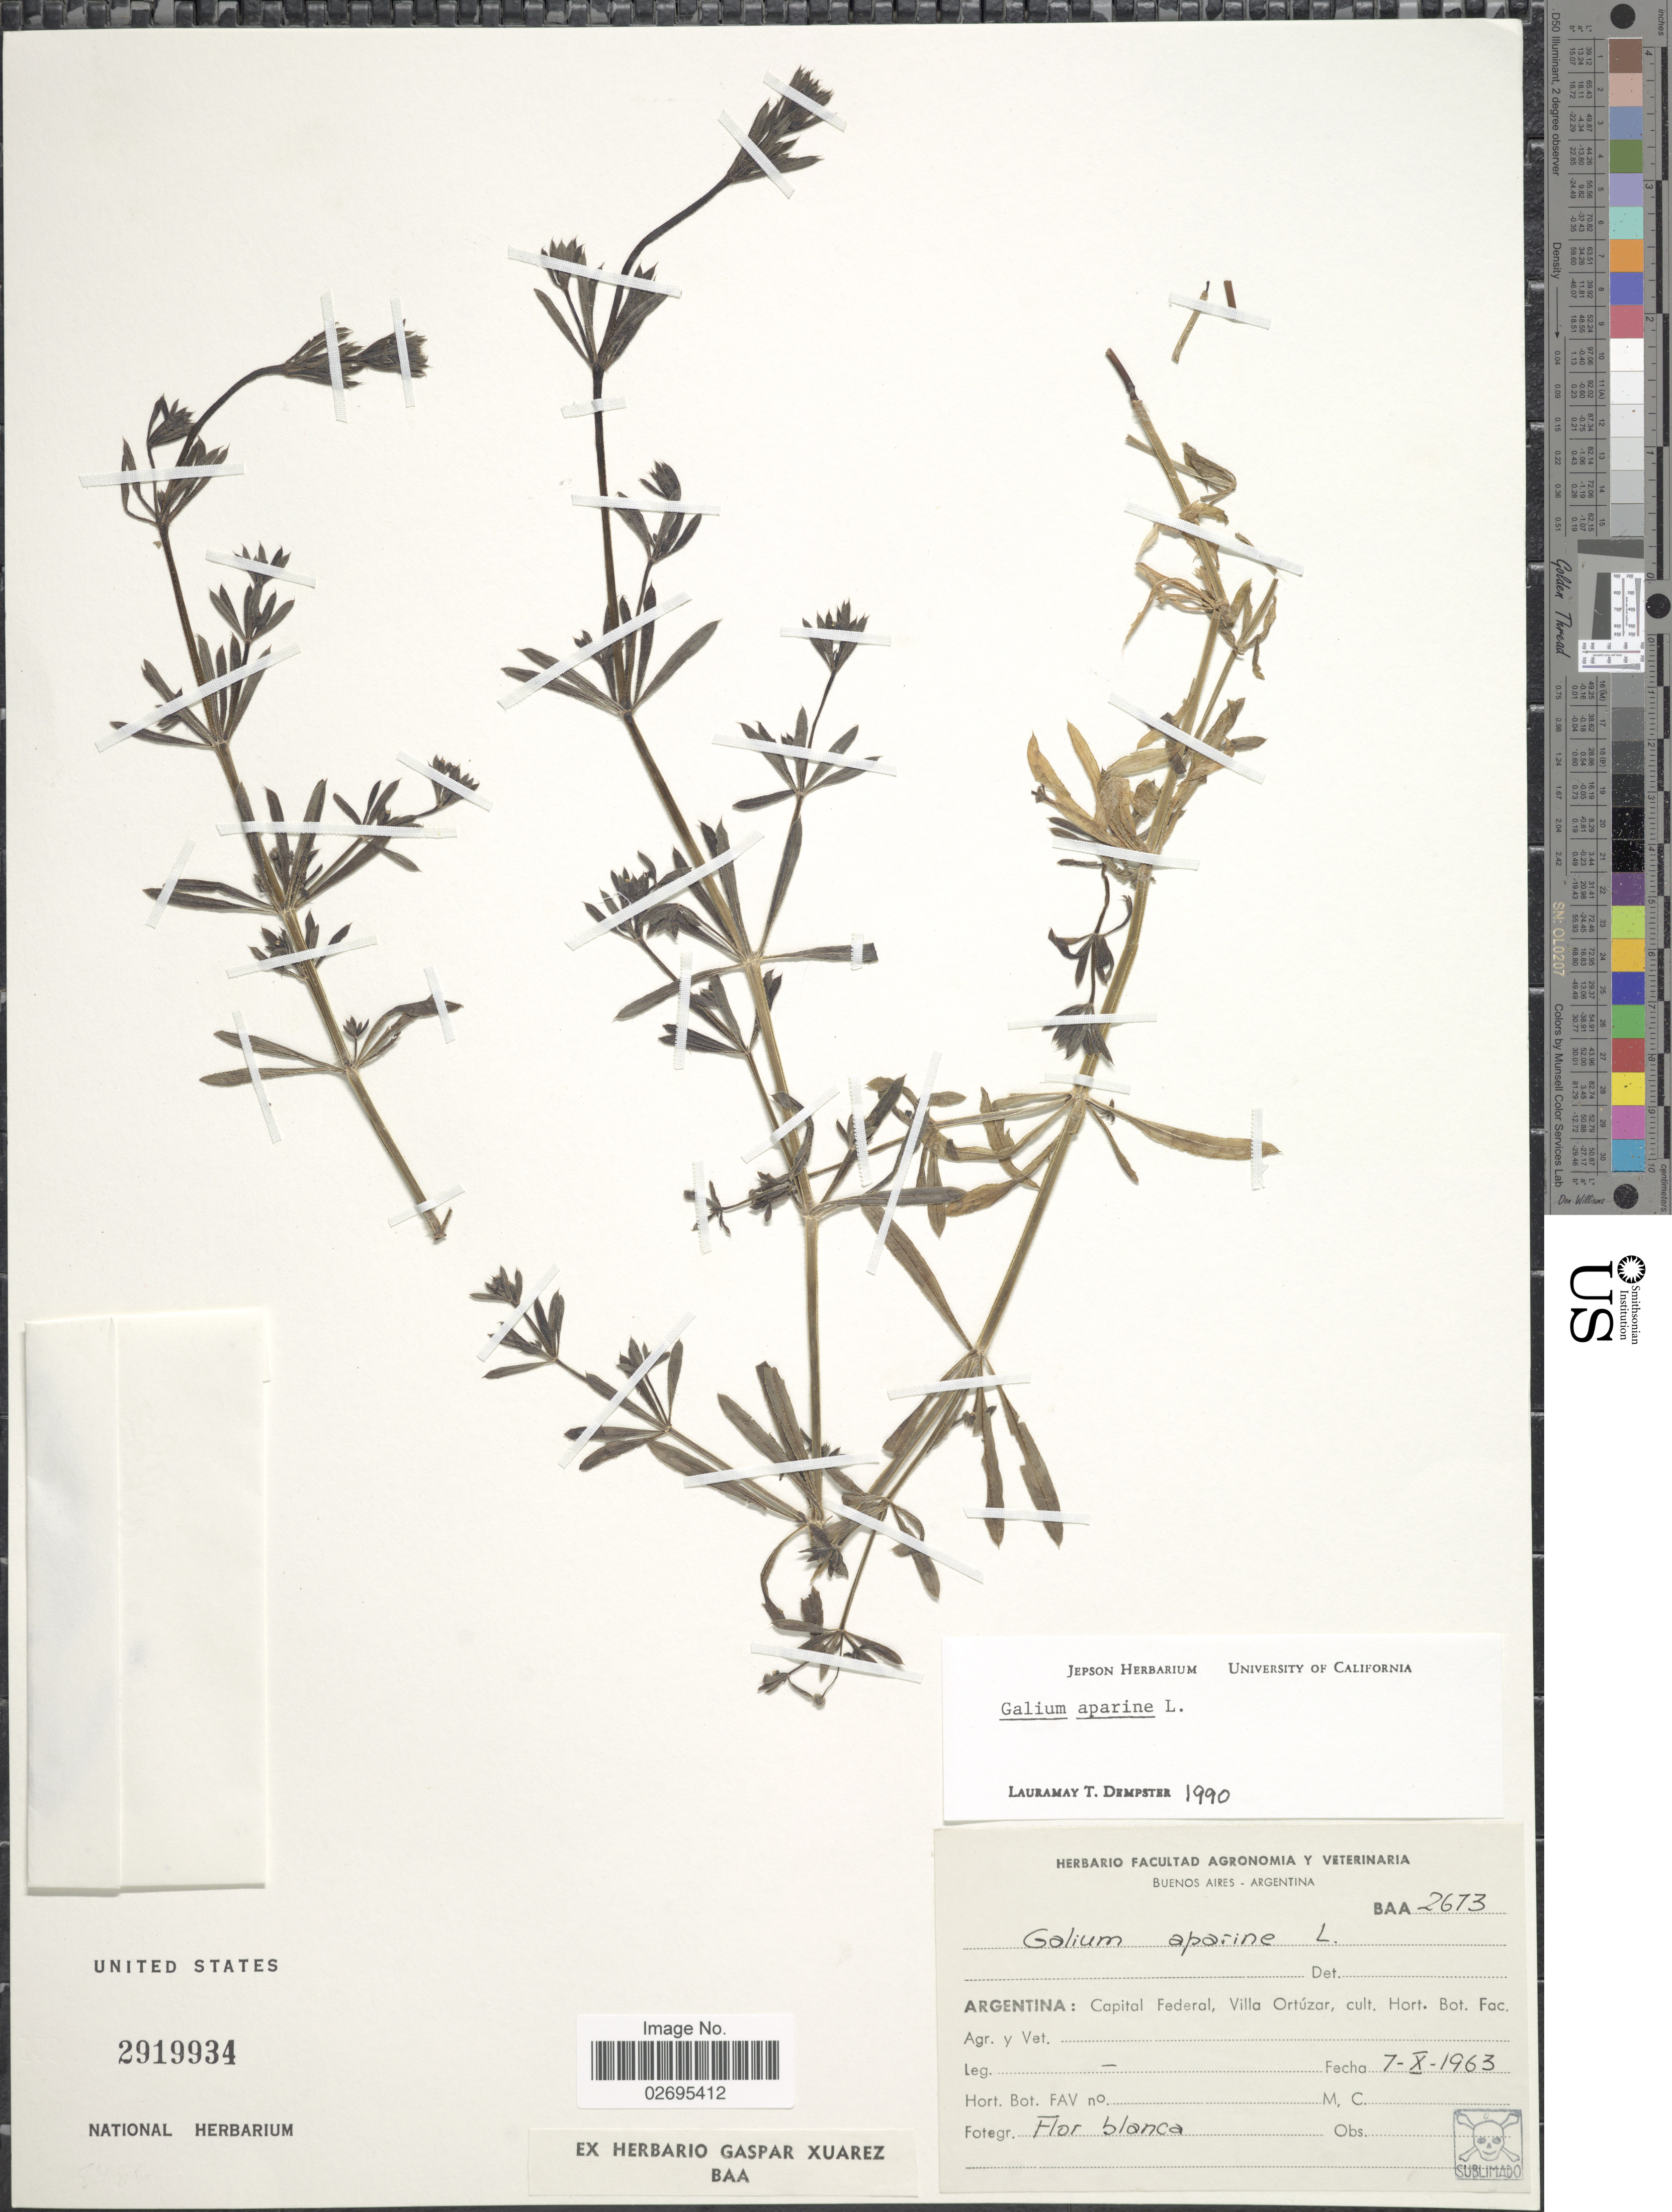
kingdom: Plantae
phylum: Tracheophyta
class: Magnoliopsida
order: Gentianales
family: Rubiaceae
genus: Galium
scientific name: Galium aparine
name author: L.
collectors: Facultad de Agronomia y Veterinaria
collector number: BAA2673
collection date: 1963-10-07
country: Argentina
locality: Capital Federal, Villa Ortuzar, cult. Hort Bot. Fac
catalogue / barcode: US 2919934